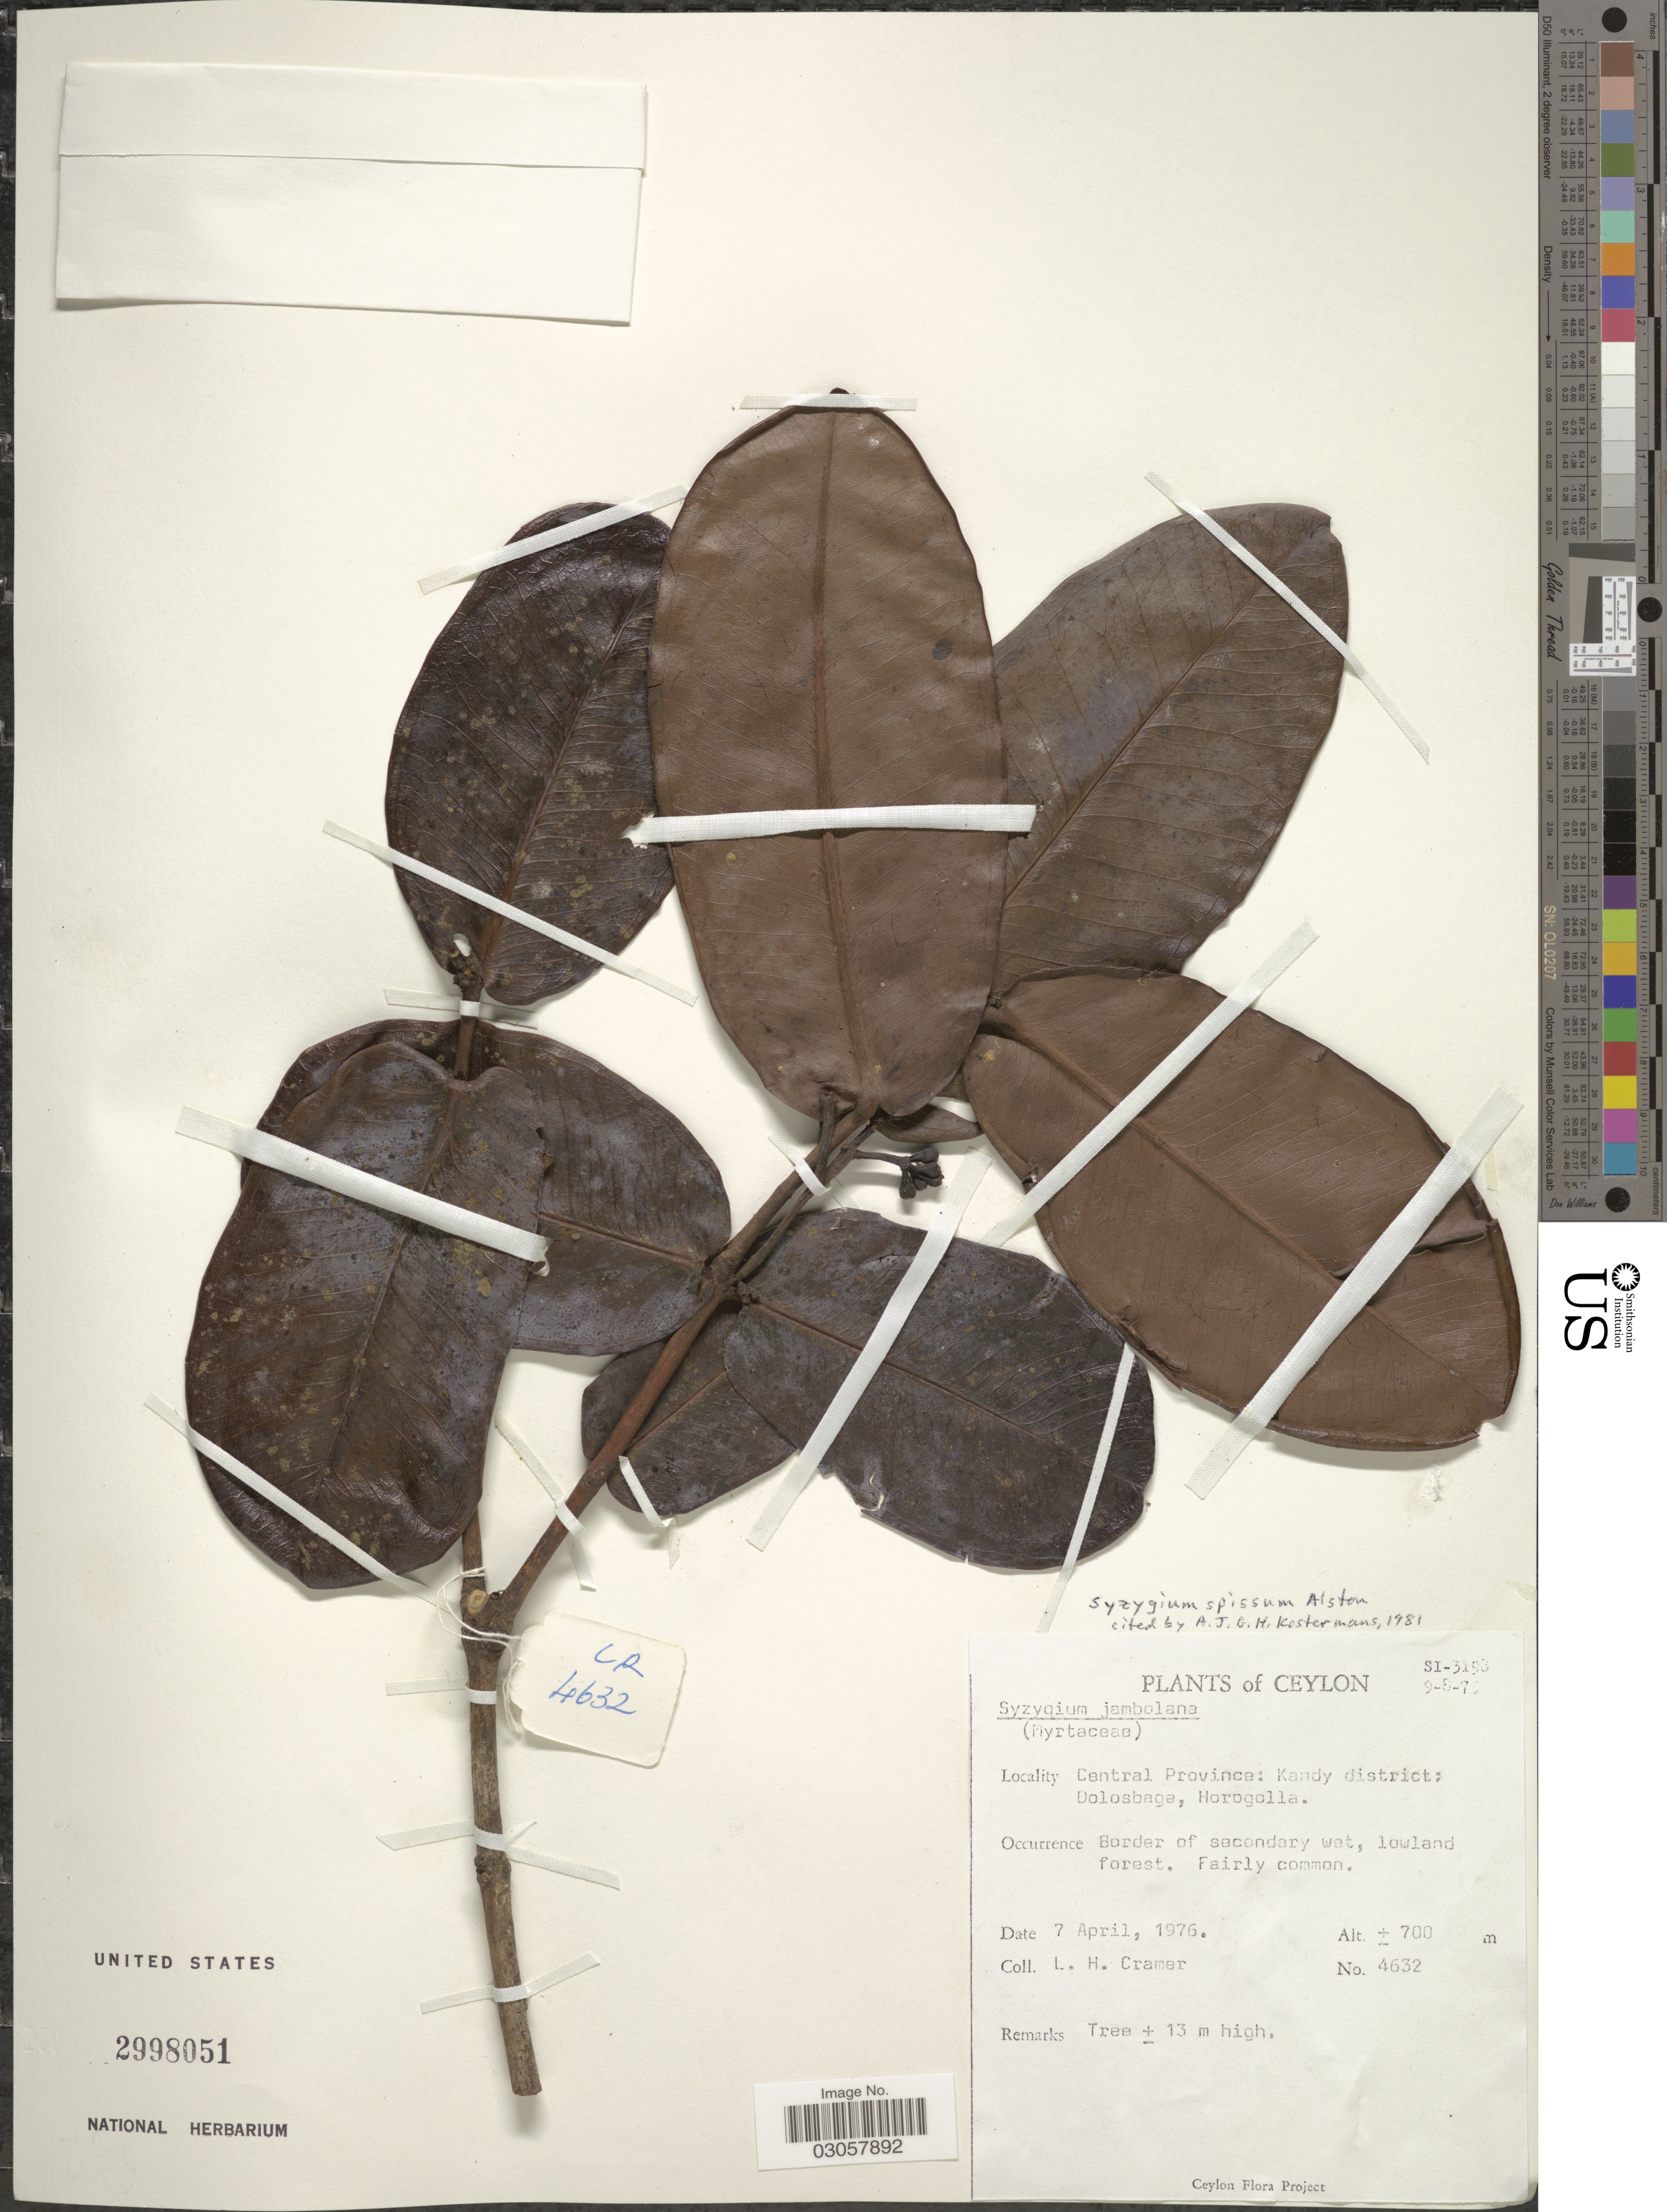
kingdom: Plantae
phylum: Tracheophyta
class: Magnoliopsida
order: Myrtales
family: Myrtaceae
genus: Syzygium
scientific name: Syzygium spissum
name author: Alston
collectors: L. H. Cramer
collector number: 4632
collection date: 1976-04-07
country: Sri Lanka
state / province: Central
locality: Ceylon, Kandy district: Dolosbage, Horogolla.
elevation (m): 700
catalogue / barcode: US 2998051